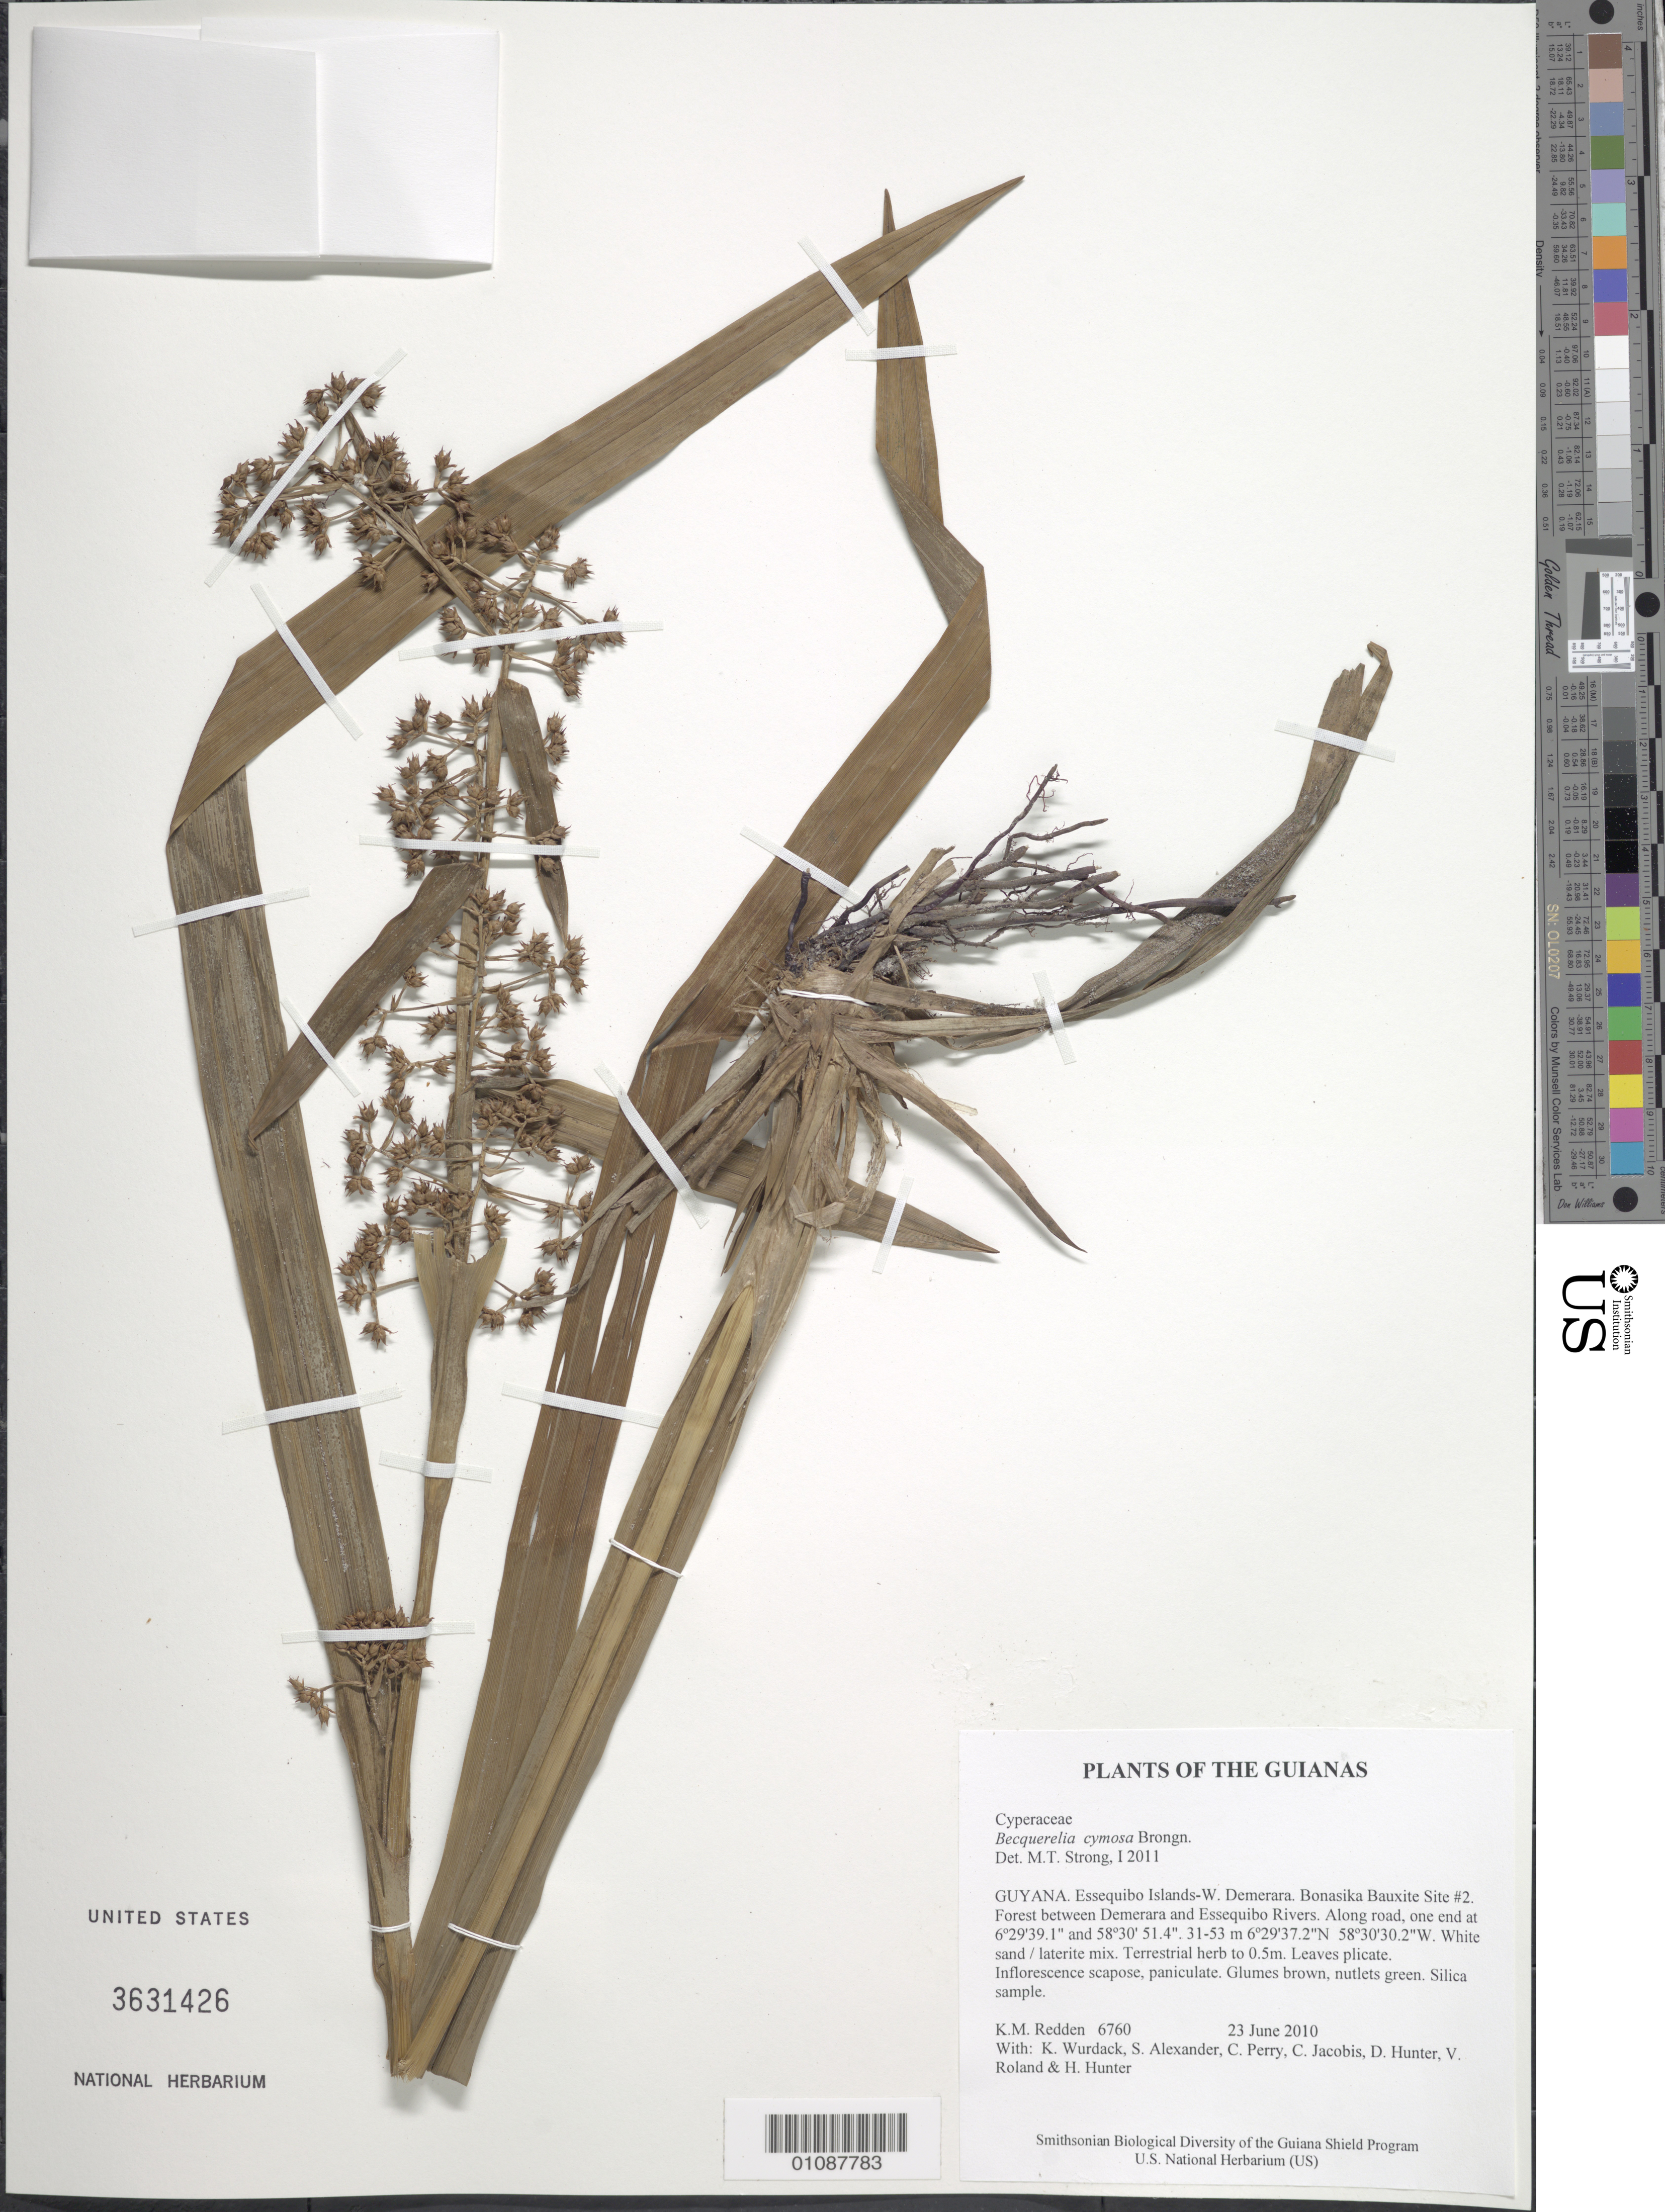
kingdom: Plantae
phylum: Tracheophyta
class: Liliopsida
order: Poales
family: Cyperaceae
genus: Becquerelia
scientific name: Becquerelia cymosa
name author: Brongn.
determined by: Strong, M. T., (US), Smithsonian Institution - National Museum of Natural History (UNITED STATES)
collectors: K. M. Redden, K. Wurdack, S. N. Alexander, C. Perry, C. Jacobis, D. Hunter, V. Roland & H. Hunter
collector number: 6760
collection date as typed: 23 June 2010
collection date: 2010-06-23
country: Guyana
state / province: Essequibo Isl-W. Demerara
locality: Bonasika Bauxite Site #2. Forest between Demerara and Essequibo Rivers. Along road, one end at 6º29'39.1" and 58º30' 51.4"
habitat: White sand / laterite mix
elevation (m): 31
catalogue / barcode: US 3631426